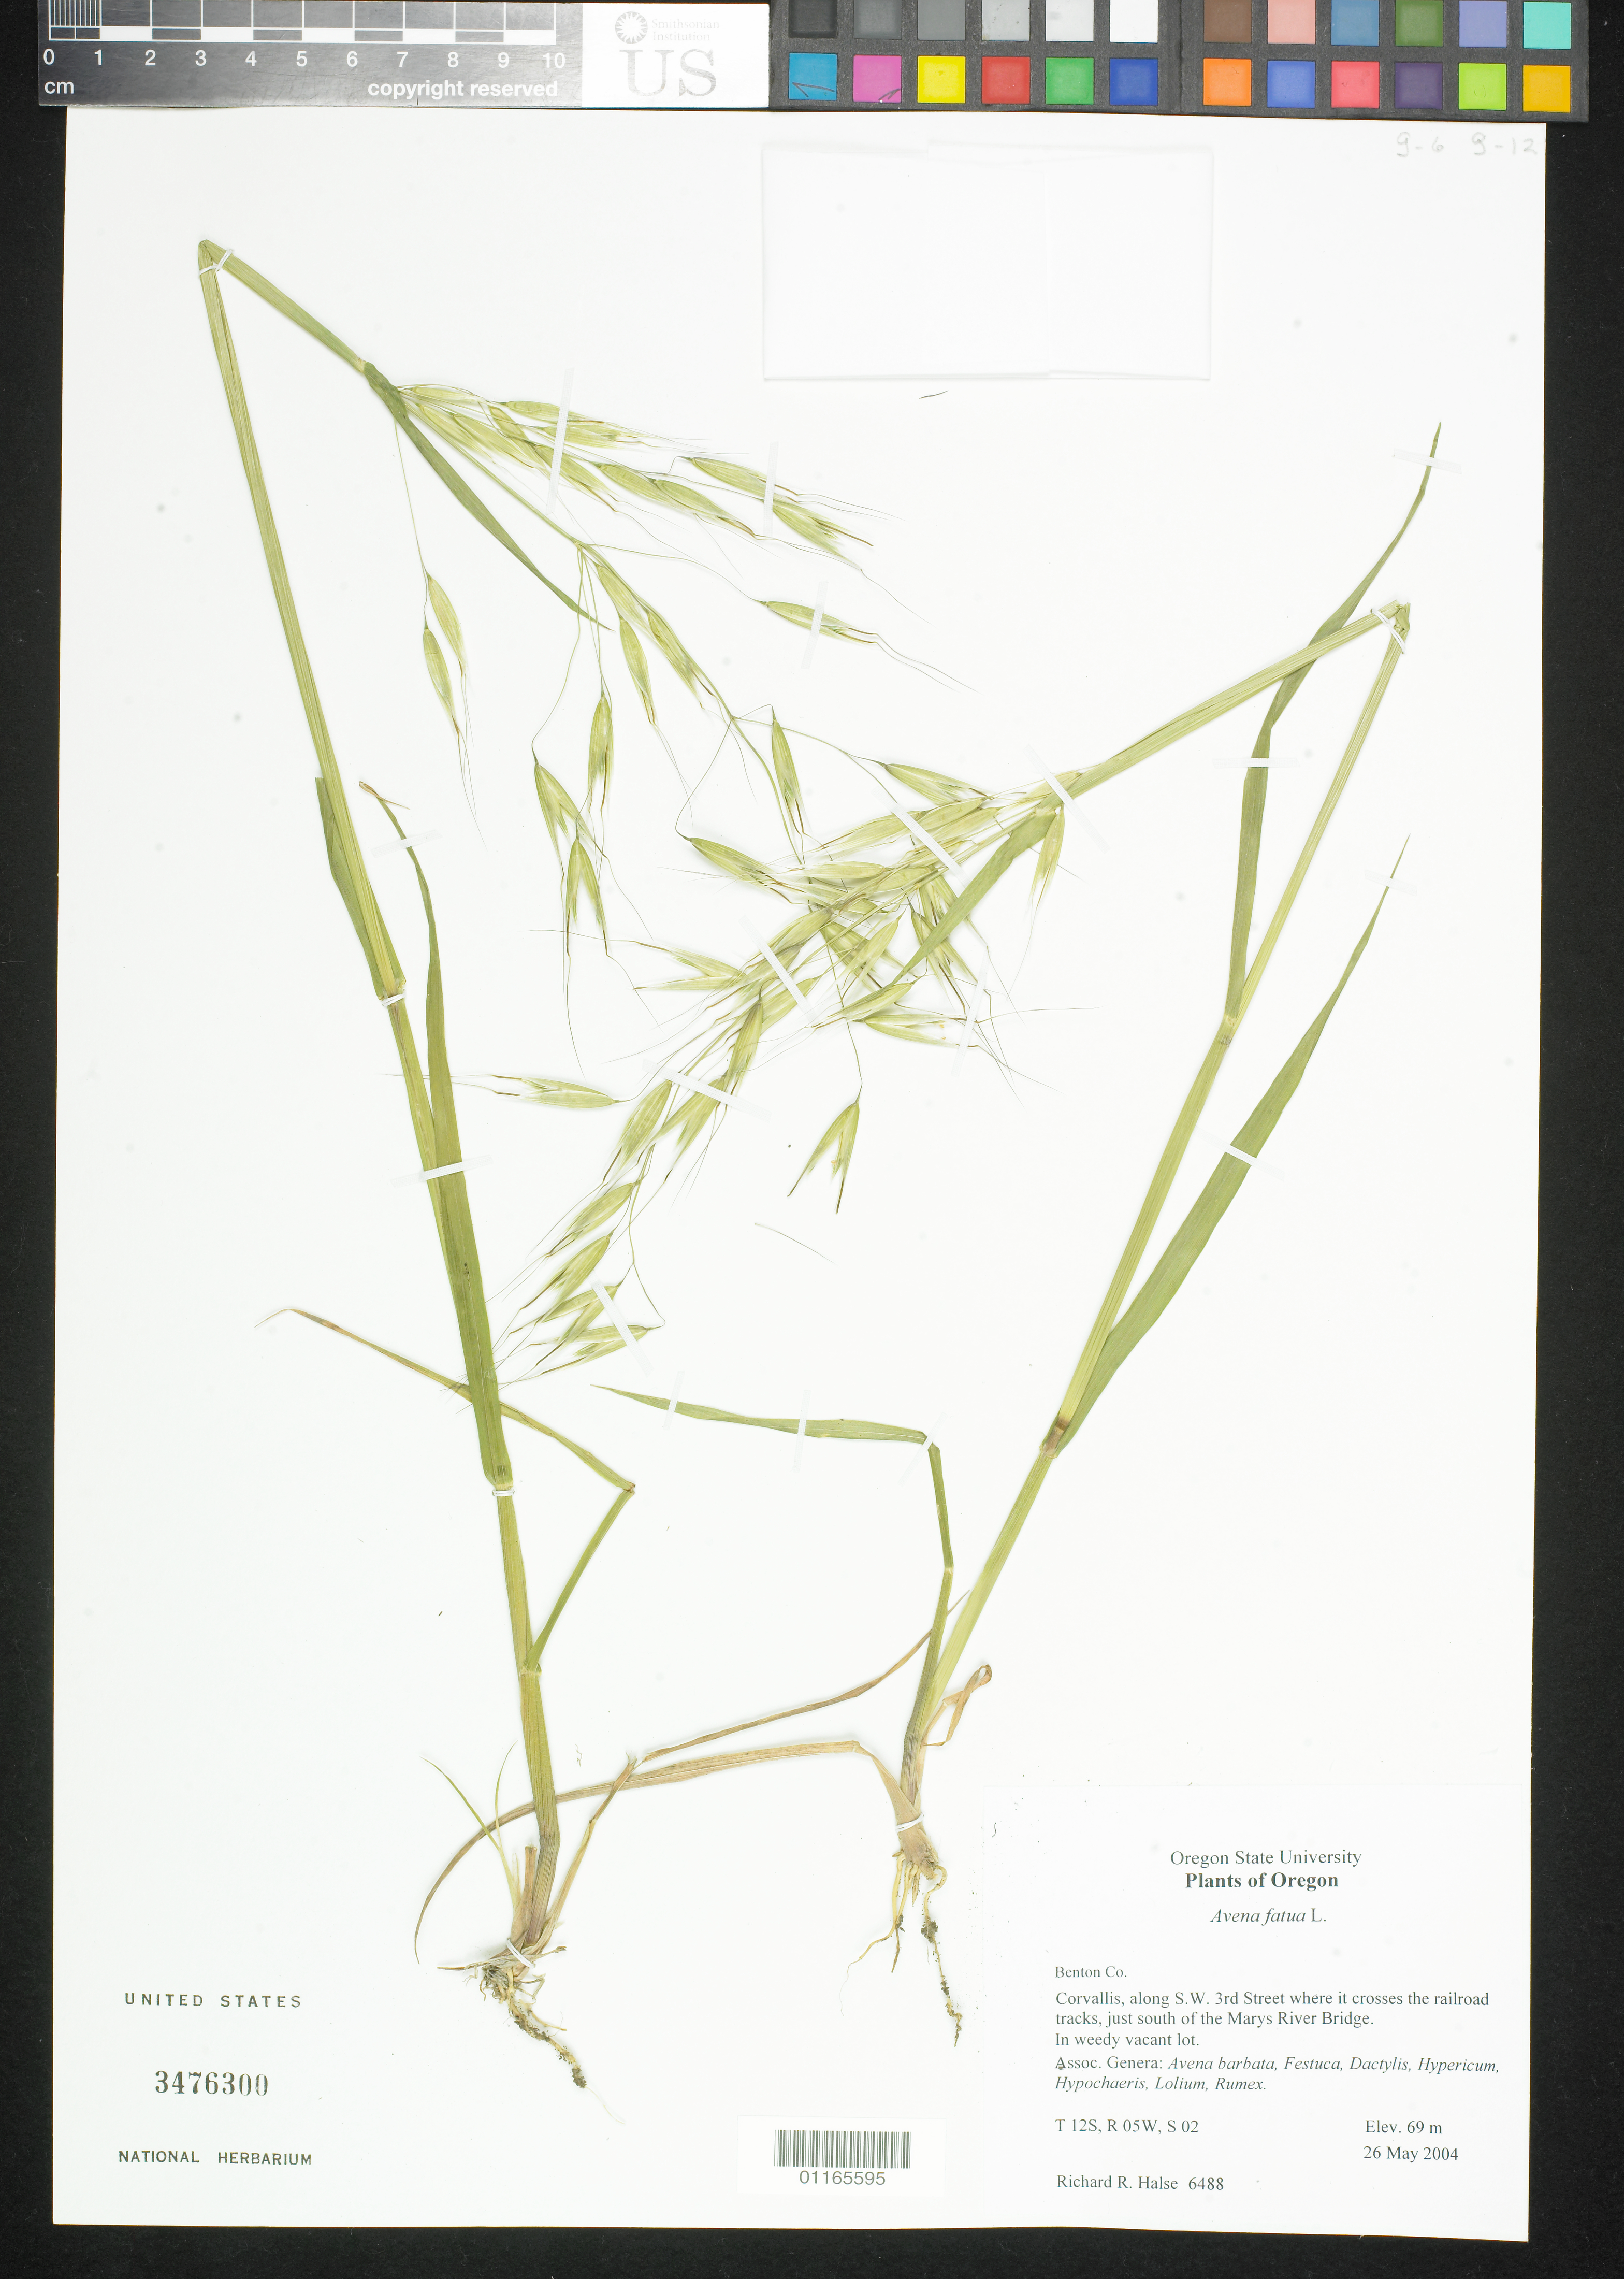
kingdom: Plantae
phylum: Tracheophyta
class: Liliopsida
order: Poales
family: Poaceae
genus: Avena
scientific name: Avena fatua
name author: L.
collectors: R. Halse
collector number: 6488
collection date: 2004-05-26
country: United States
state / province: Oregon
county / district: Benton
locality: Corvallis, along S.W. 3rd Street where it crosses the railroad tracks, just south of the Marys River Bridge. In weedy vacant lot. T 12S, R 05W, S 02.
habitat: Assoc. Genera: Avena barbata, Festuca, Dactylis, Hypericum, Hypochaeris, Lolium, Rumex.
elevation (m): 69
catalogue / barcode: US 3476300